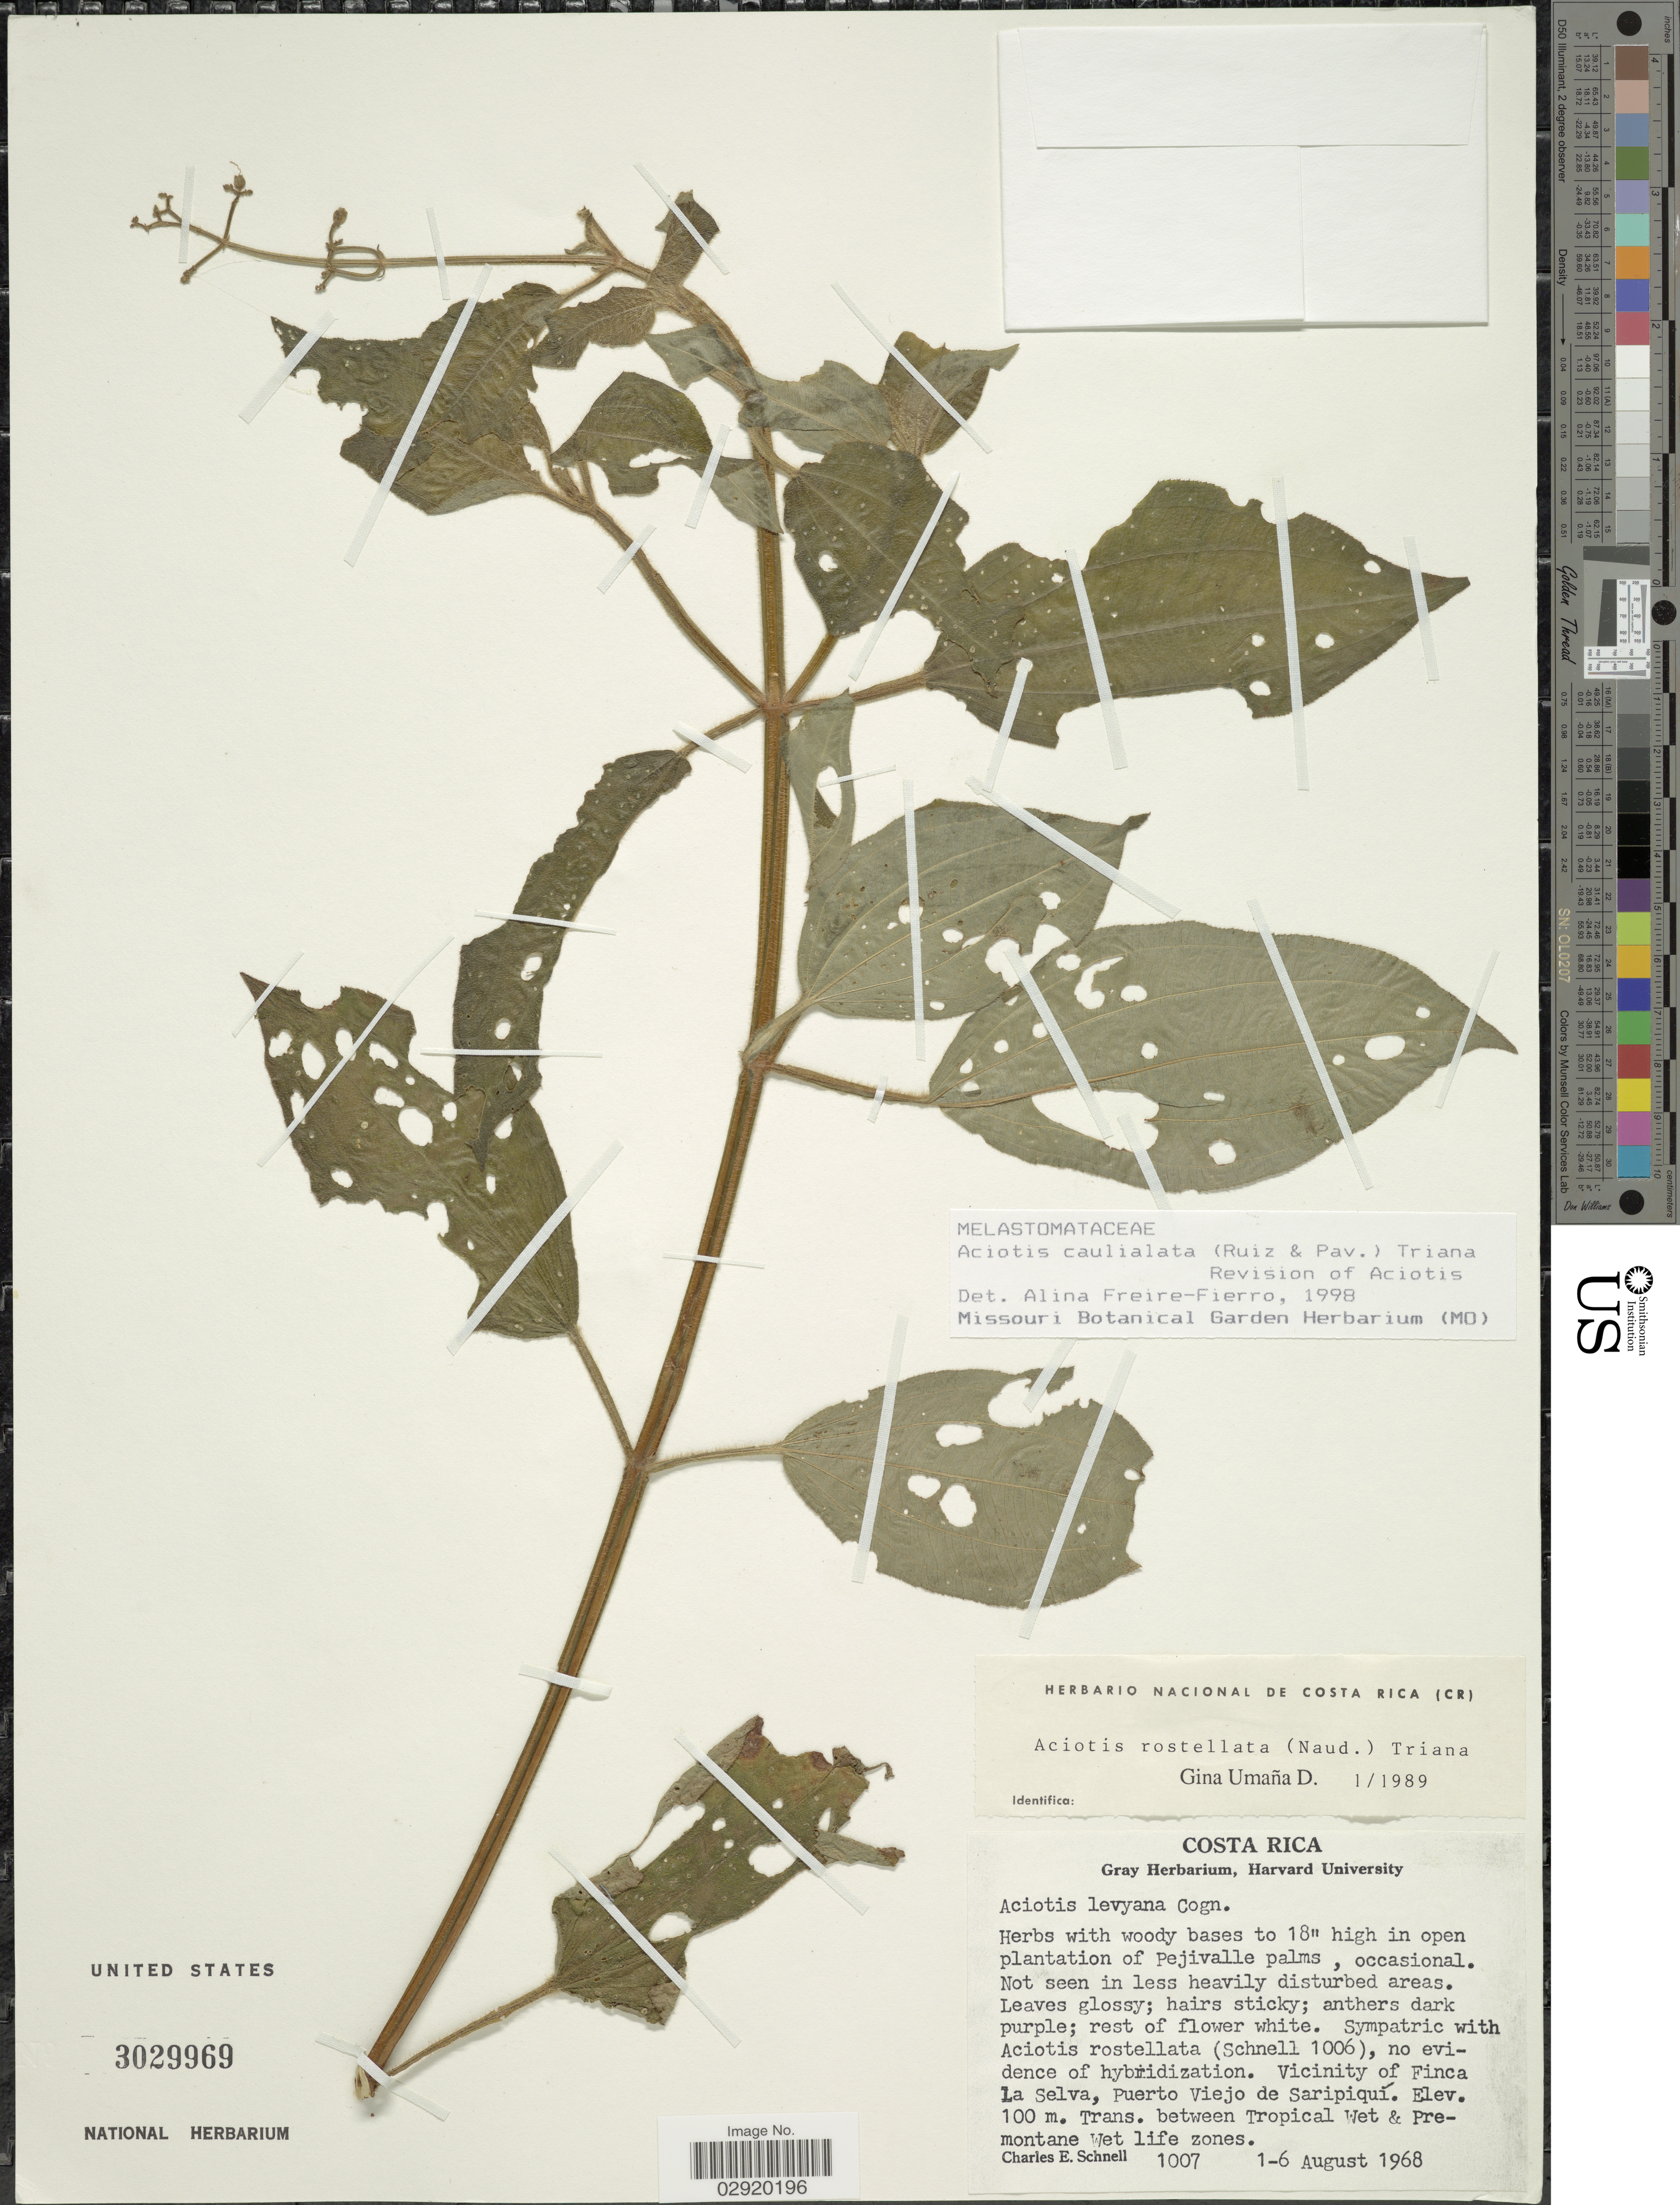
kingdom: Plantae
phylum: Tracheophyta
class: Magnoliopsida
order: Myrtales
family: Melastomataceae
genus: Aciotis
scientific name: Aciotis rubricaulis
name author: (Mart. ex DC.) Triana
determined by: Nunes da Silva, Diego, (RB), Jardim Botanico do Rio de Janeiro - Herbario (BRAZIL)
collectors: C. Schnell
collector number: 1007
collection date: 1968-08-01/1968-08-06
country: Costa Rica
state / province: Heredia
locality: Vicinity of Finca La Selva, Puerto Viejo de Saripiquí. Trans. between Tropical Wet & Premontane Wet Life zones.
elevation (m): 100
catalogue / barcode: US 3029969